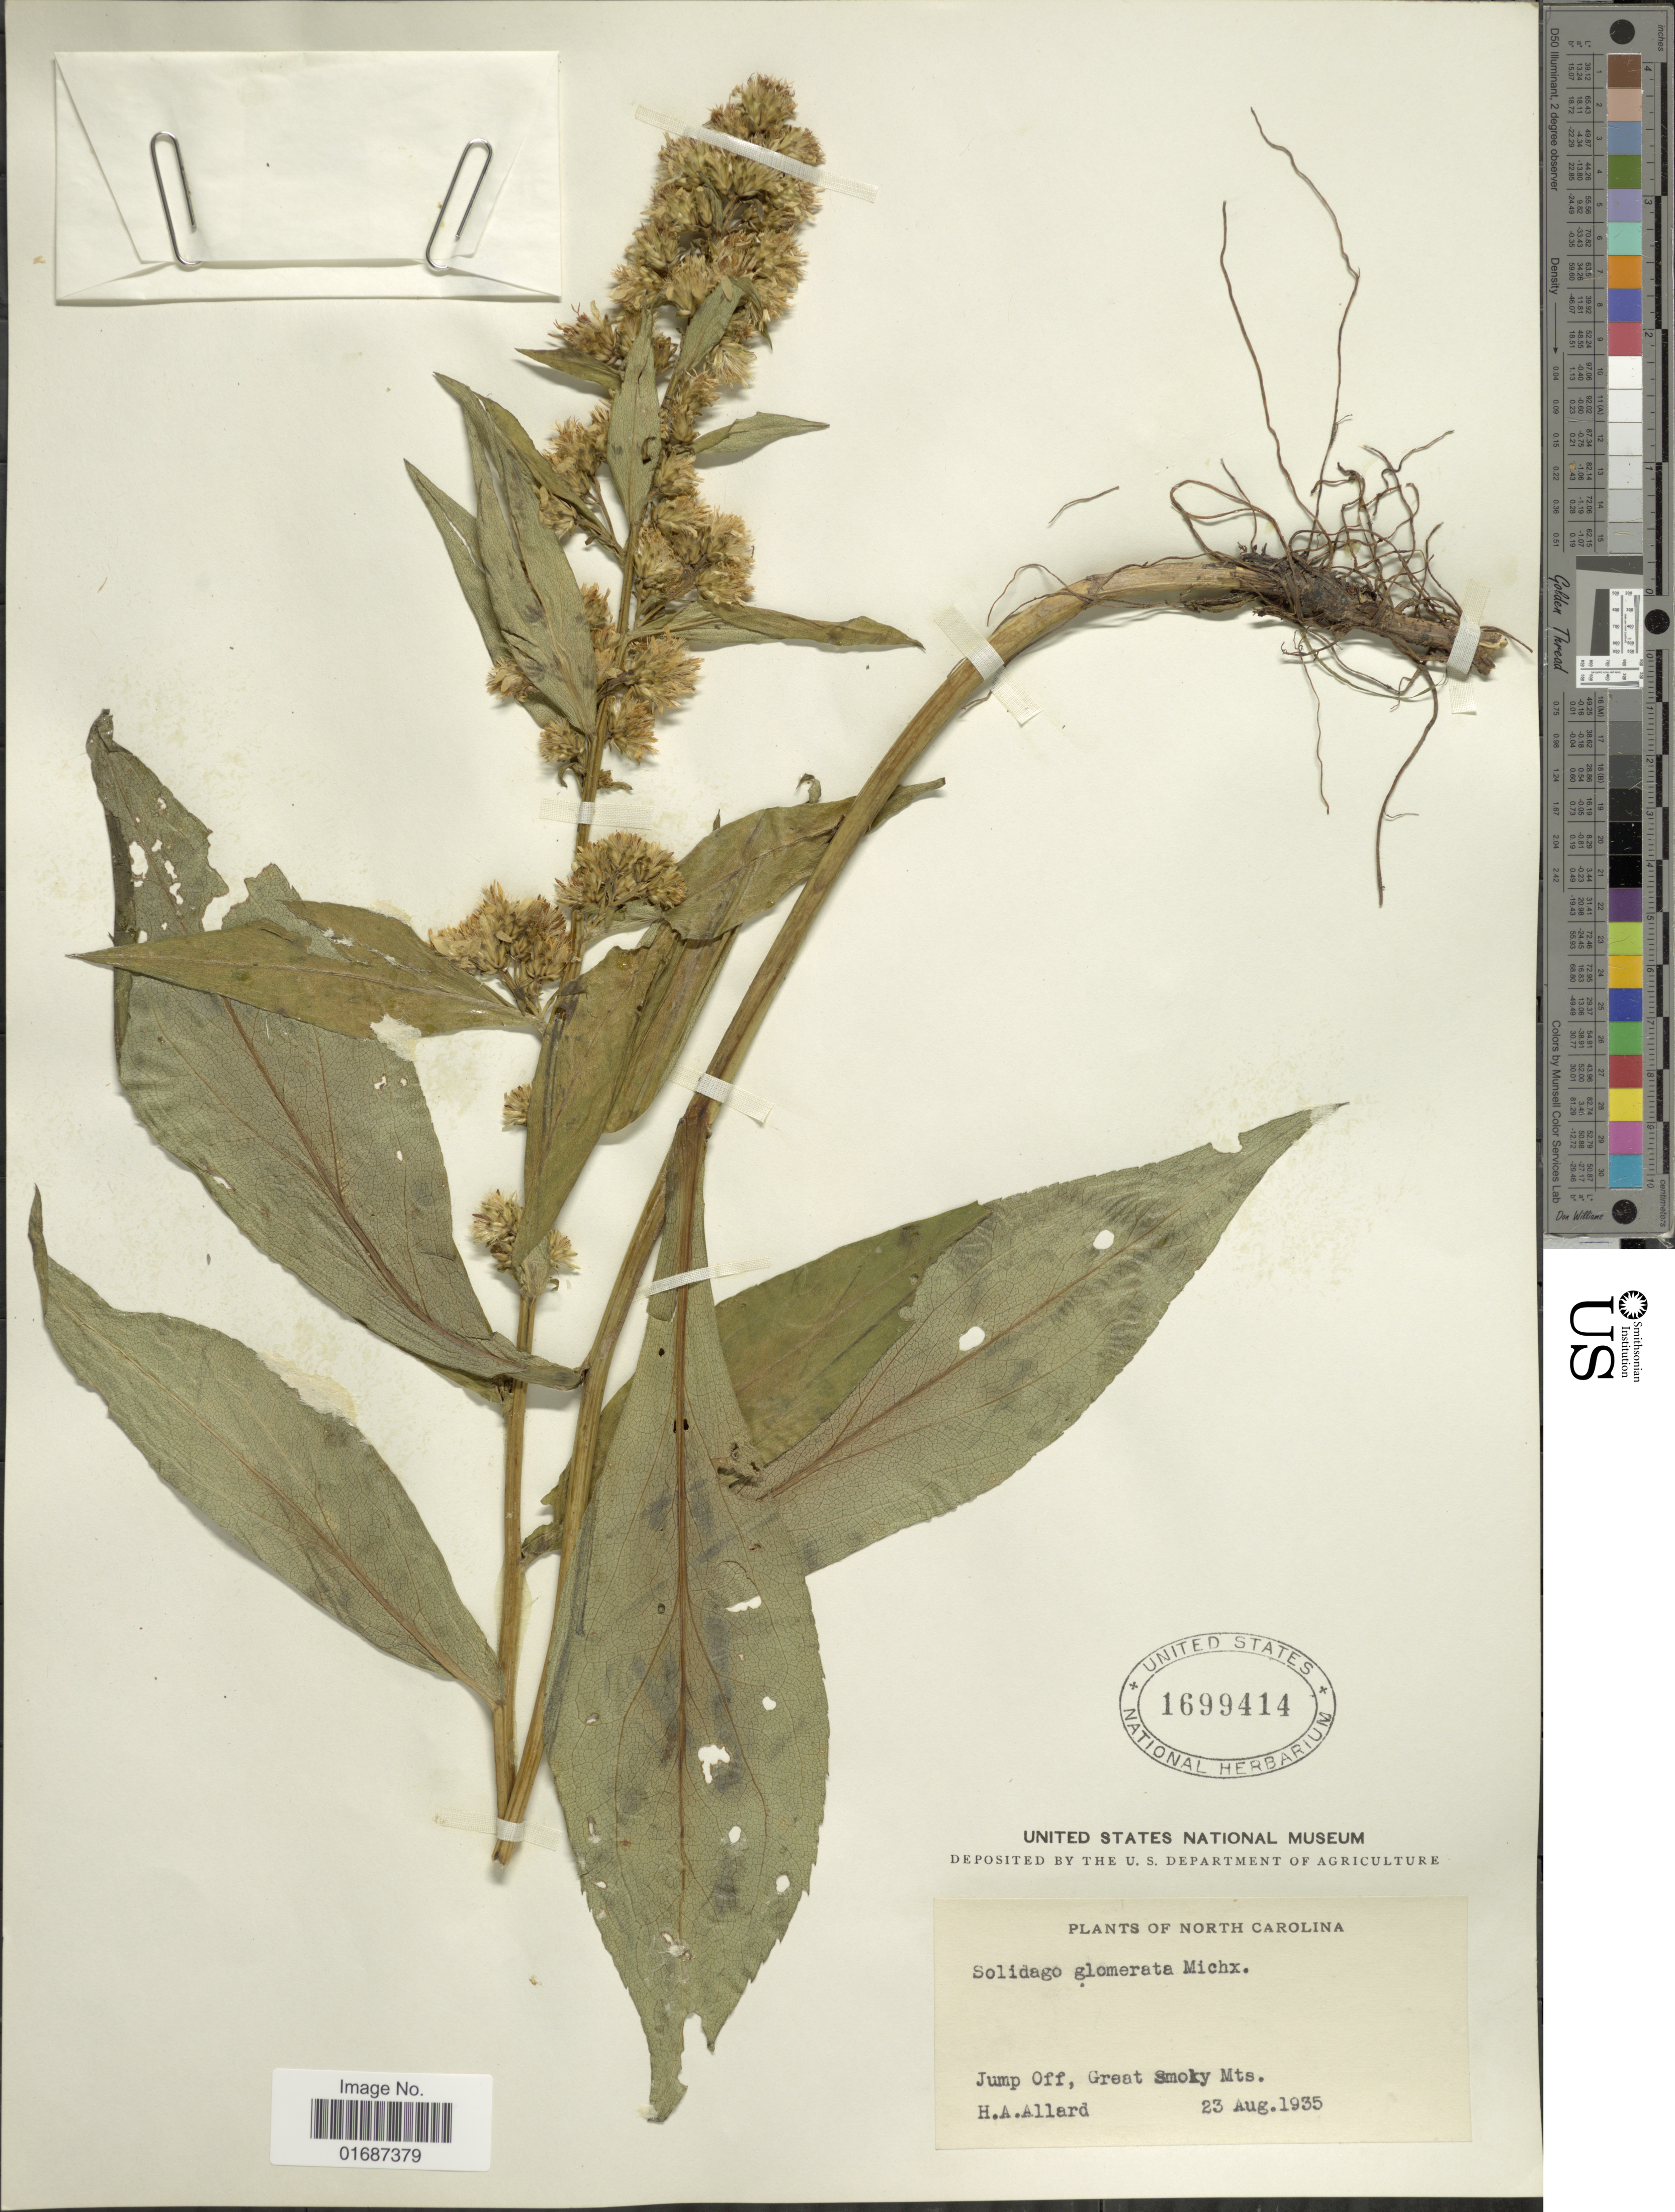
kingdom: Plantae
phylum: Tracheophyta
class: Magnoliopsida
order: Asterales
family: Asteraceae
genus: Solidago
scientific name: Solidago glomerata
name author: Michx.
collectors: H. A. Allard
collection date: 1935-08-23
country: United States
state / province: North Carolina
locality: Jump Off, Great Smoky Mts.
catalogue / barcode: US 1699414